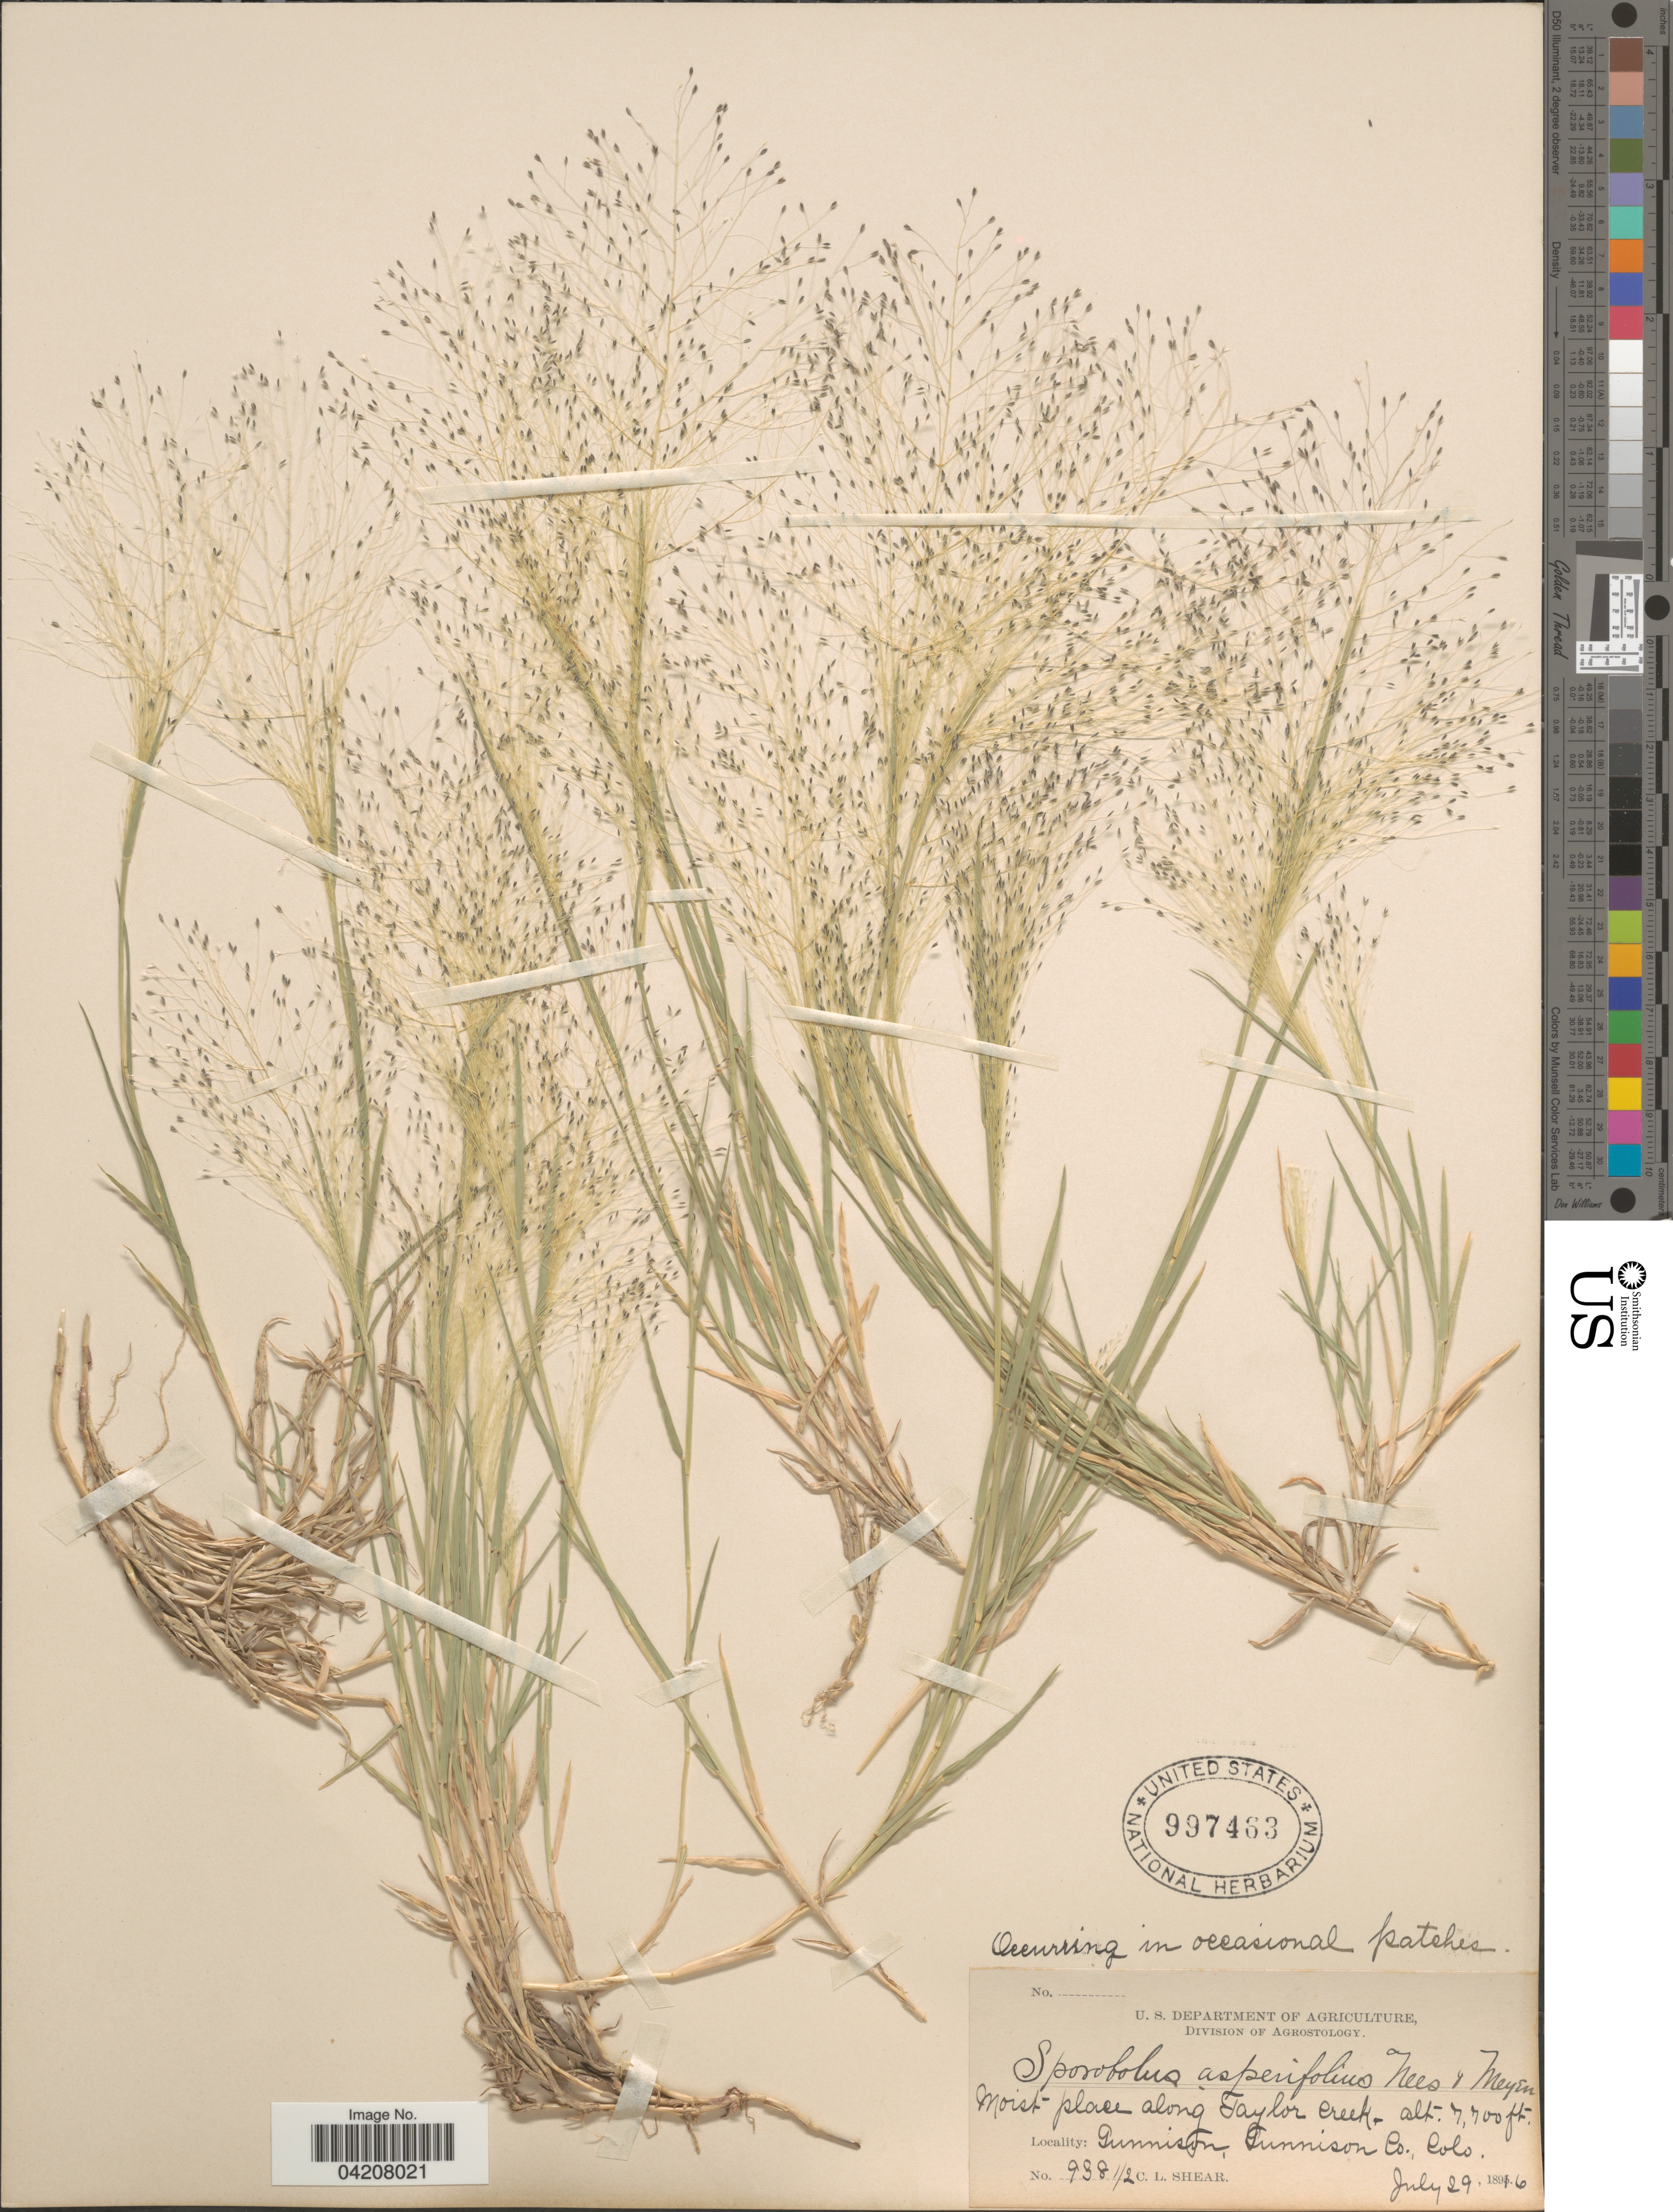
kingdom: Plantae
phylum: Tracheophyta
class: Liliopsida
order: Poales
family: Poaceae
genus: Muhlenbergia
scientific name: Muhlenbergia asperifolia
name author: (Nees & Meyen ex Trin.) Parodi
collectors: C. L. Shear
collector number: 938½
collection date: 1896-07-29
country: United States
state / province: Colorado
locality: Along Taylor Creek. Gunnison, Gunnison Co.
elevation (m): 2347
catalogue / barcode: US 997463